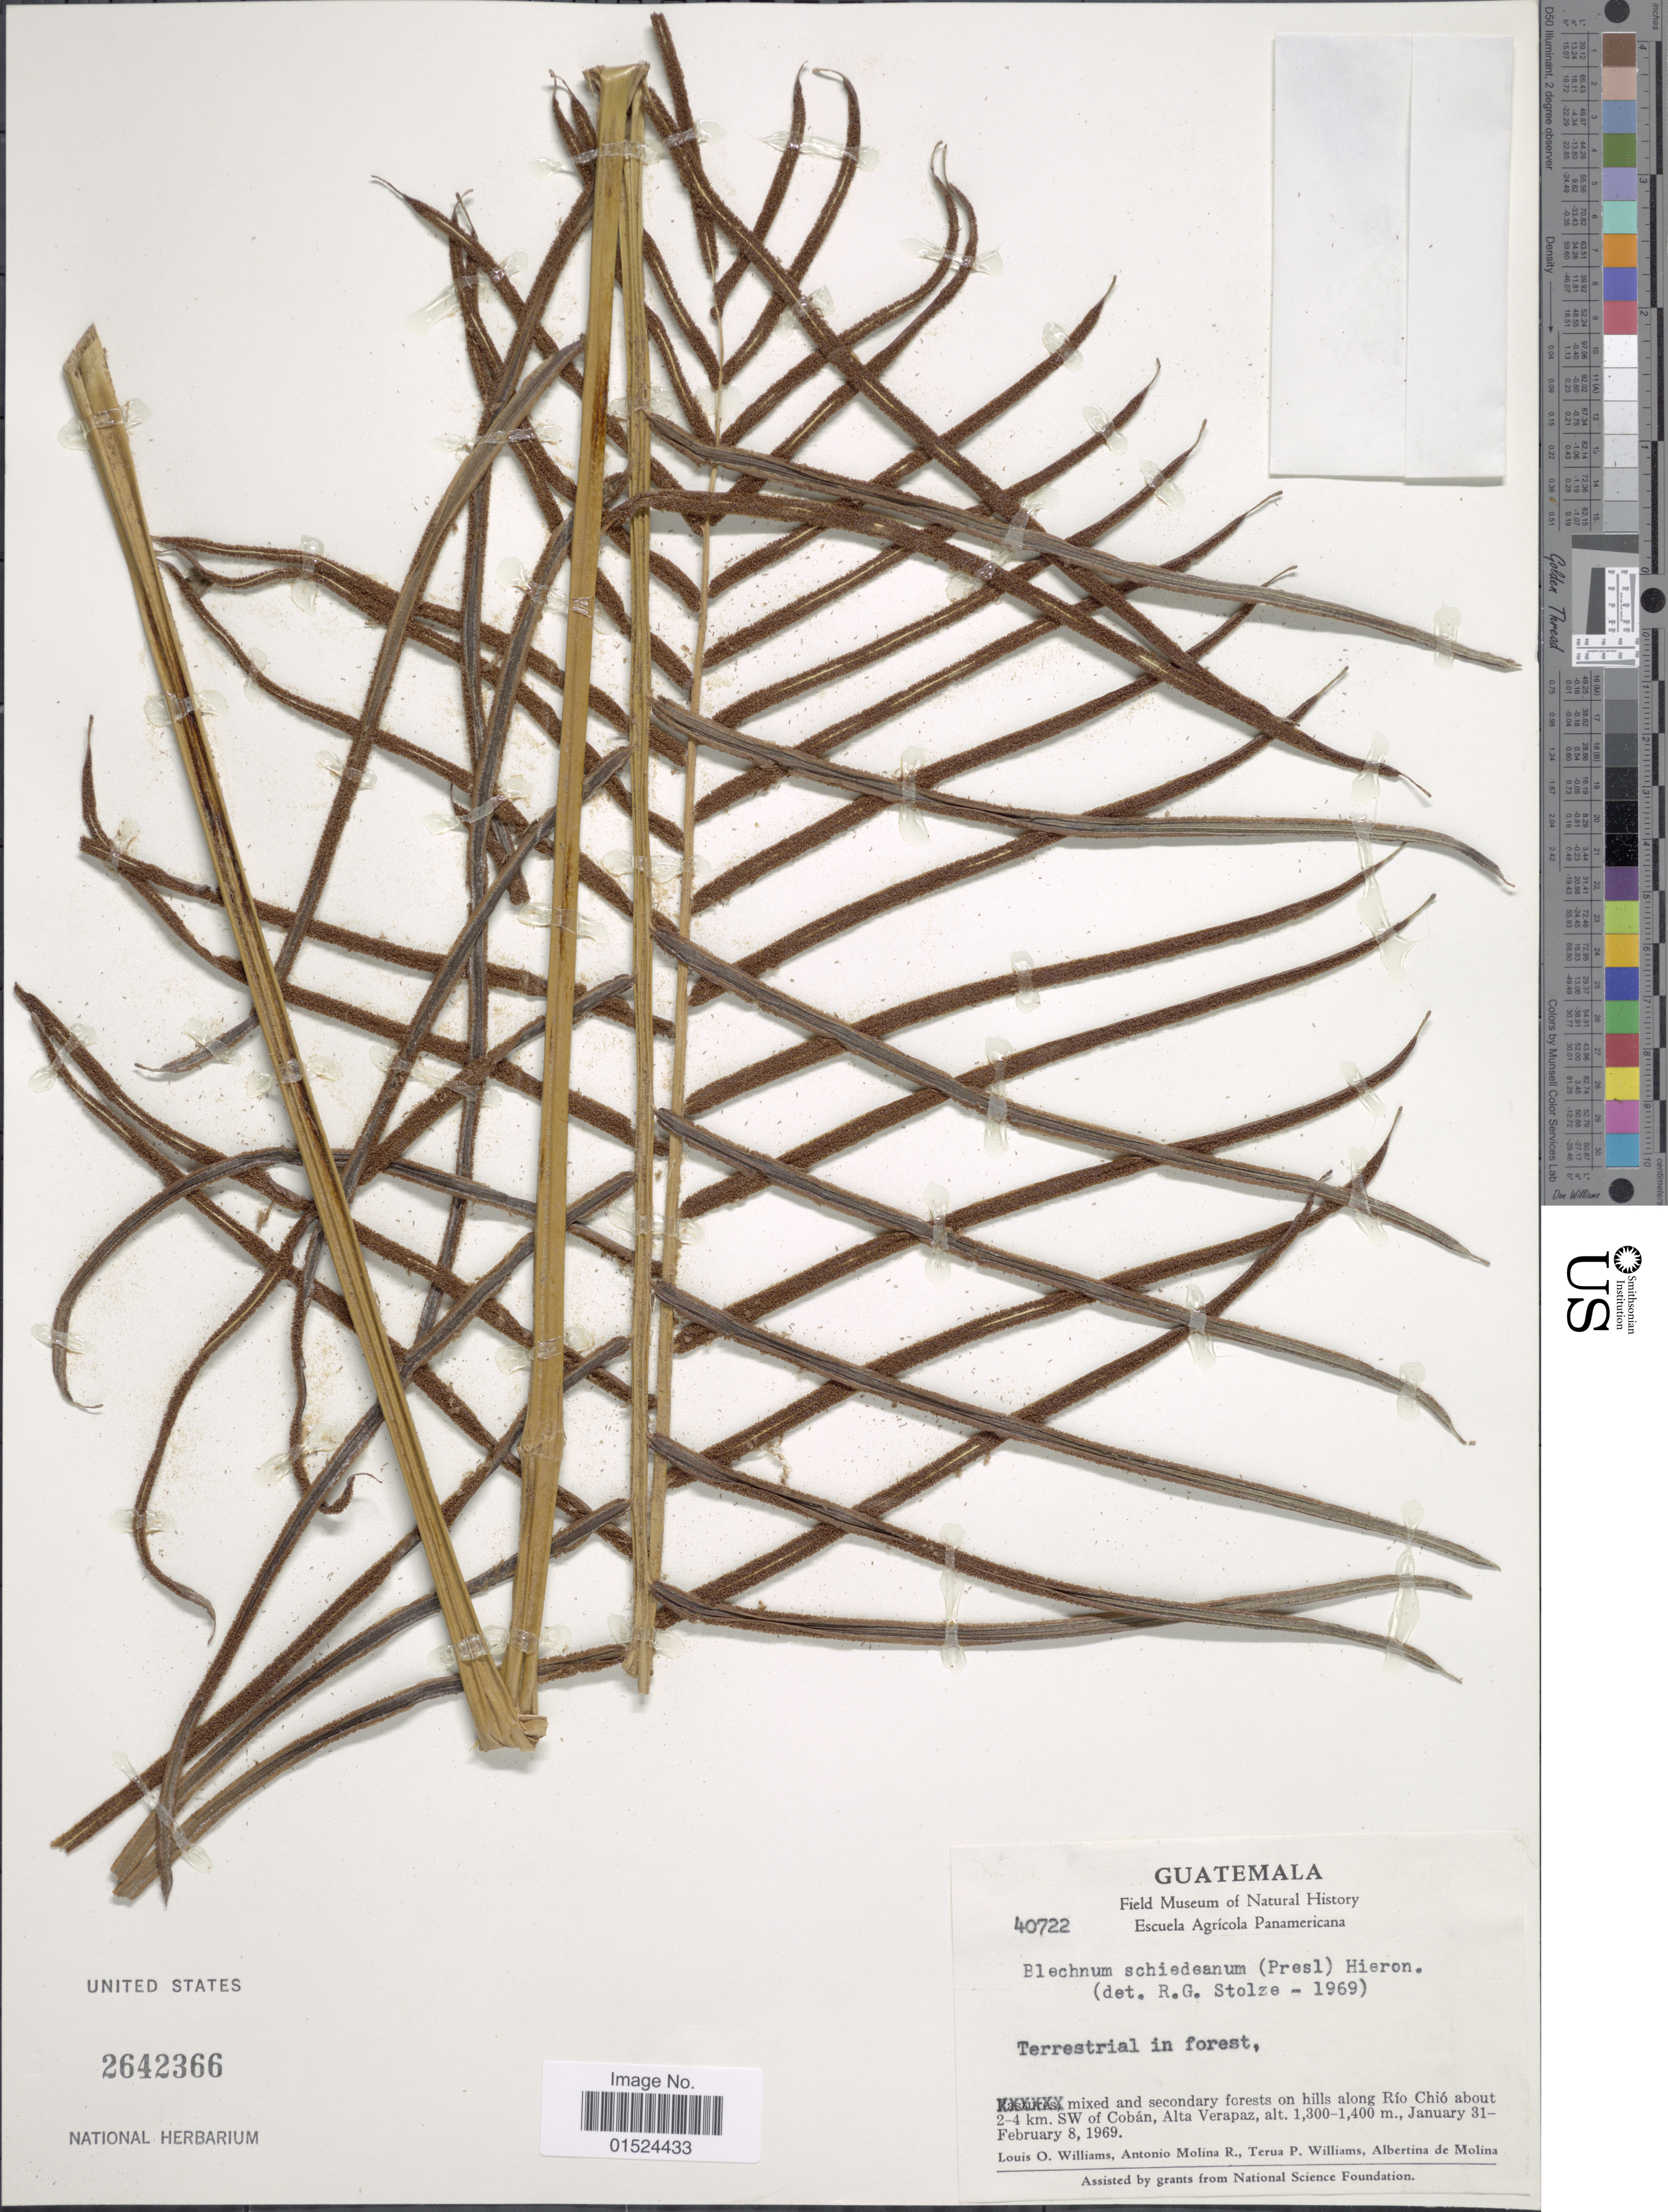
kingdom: Plantae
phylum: Tracheophyta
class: Polypodiopsida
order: Polypodiales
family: Blechnaceae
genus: Blechnum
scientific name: Blechnum schiedeanum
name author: (Schltdl. ex C. Presl) Hieron.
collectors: L. O. Williams, A. Molina R., T. P. Williams & A. R. Molina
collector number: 40722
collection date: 1969-02-08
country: Guatemala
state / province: Alta Verapaz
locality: Mixed and secondary forests on hills along Río Chió about 2-4 km. SW of Cobán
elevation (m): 1300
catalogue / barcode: US 2642366